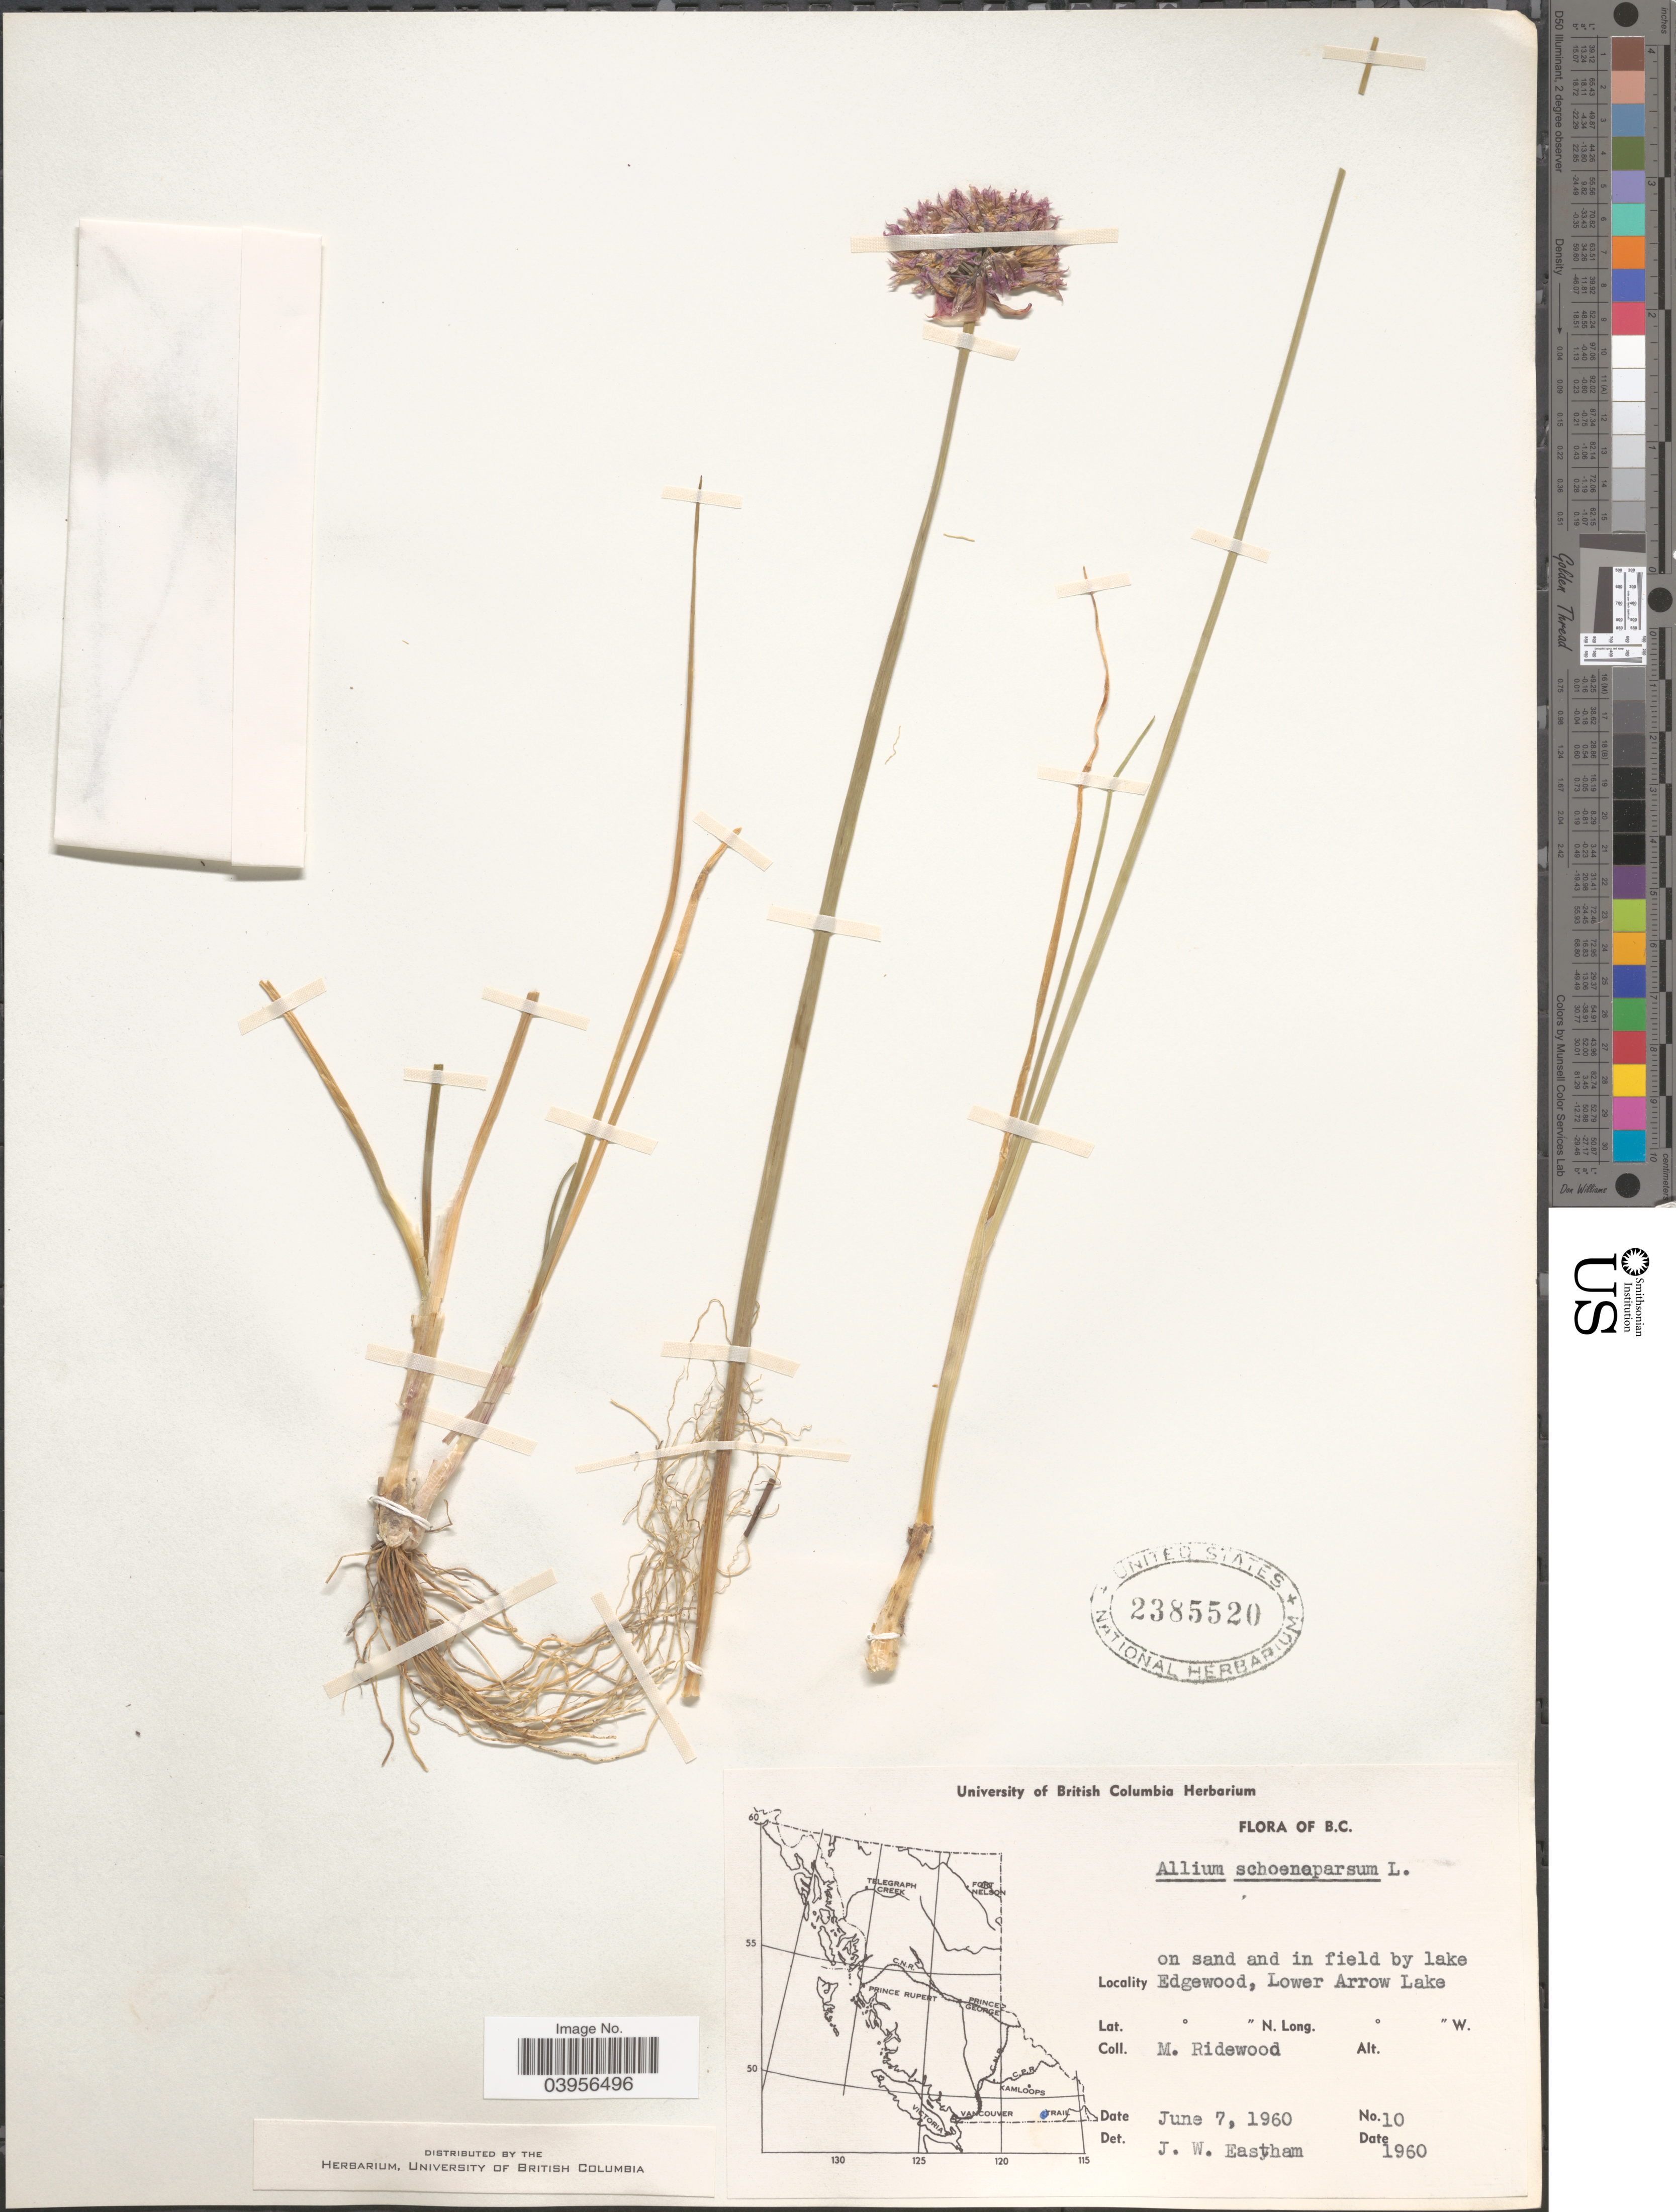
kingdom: Plantae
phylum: Tracheophyta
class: Liliopsida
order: Asparagales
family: Amaryllidaceae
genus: Allium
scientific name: Allium schoenoprasum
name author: L.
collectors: M. Ridewood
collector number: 10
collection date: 1960-06-07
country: Canada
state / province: British Columbia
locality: On sand and in field by lake Edgewood, Lower Arrow Lake.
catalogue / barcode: US 2385520